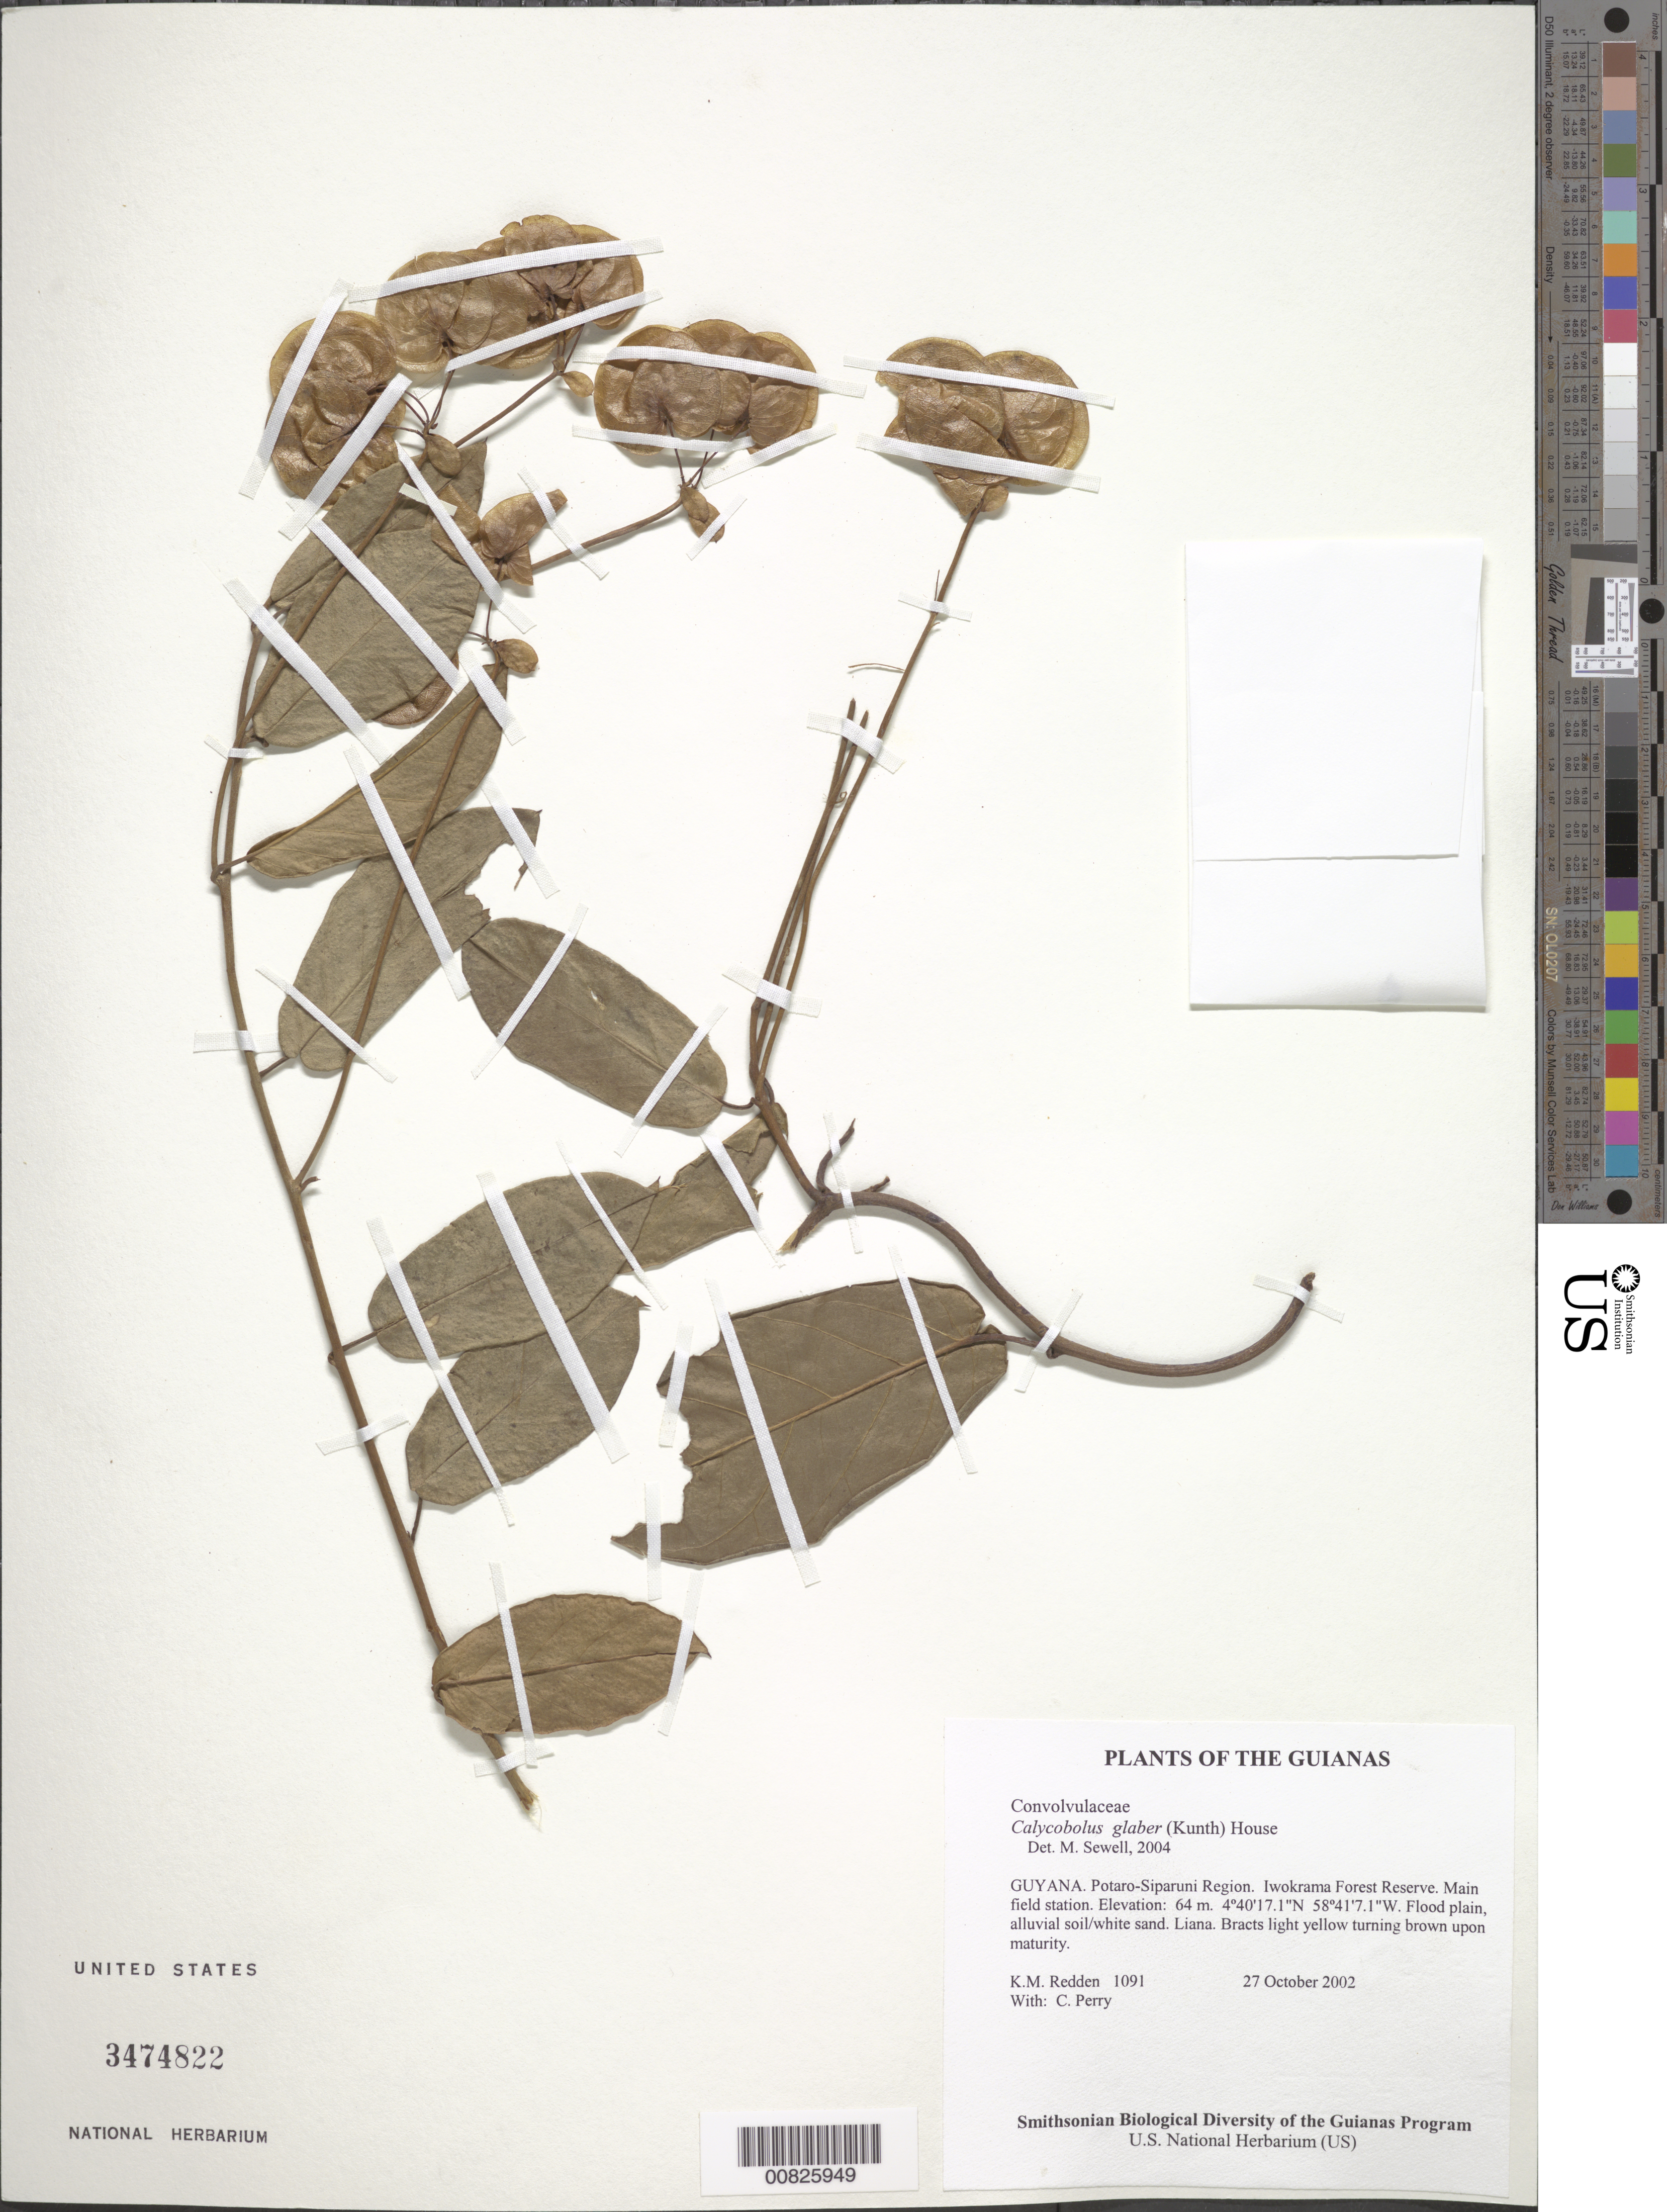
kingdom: Plantae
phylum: Tracheophyta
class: Magnoliopsida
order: Solanales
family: Convolvulaceae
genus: Calycobolus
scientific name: Calycobolus glaber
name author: (Kunth) House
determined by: Sewell, M.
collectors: K. M. Redden & C. Perry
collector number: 1091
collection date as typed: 27 October 2002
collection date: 2002-10-27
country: Guyana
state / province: Potaro-Siparuni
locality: Iwokrama Forest Reserve. Main field station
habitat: Flood plain, alluvial soil/white sand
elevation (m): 64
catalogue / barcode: US 3474822